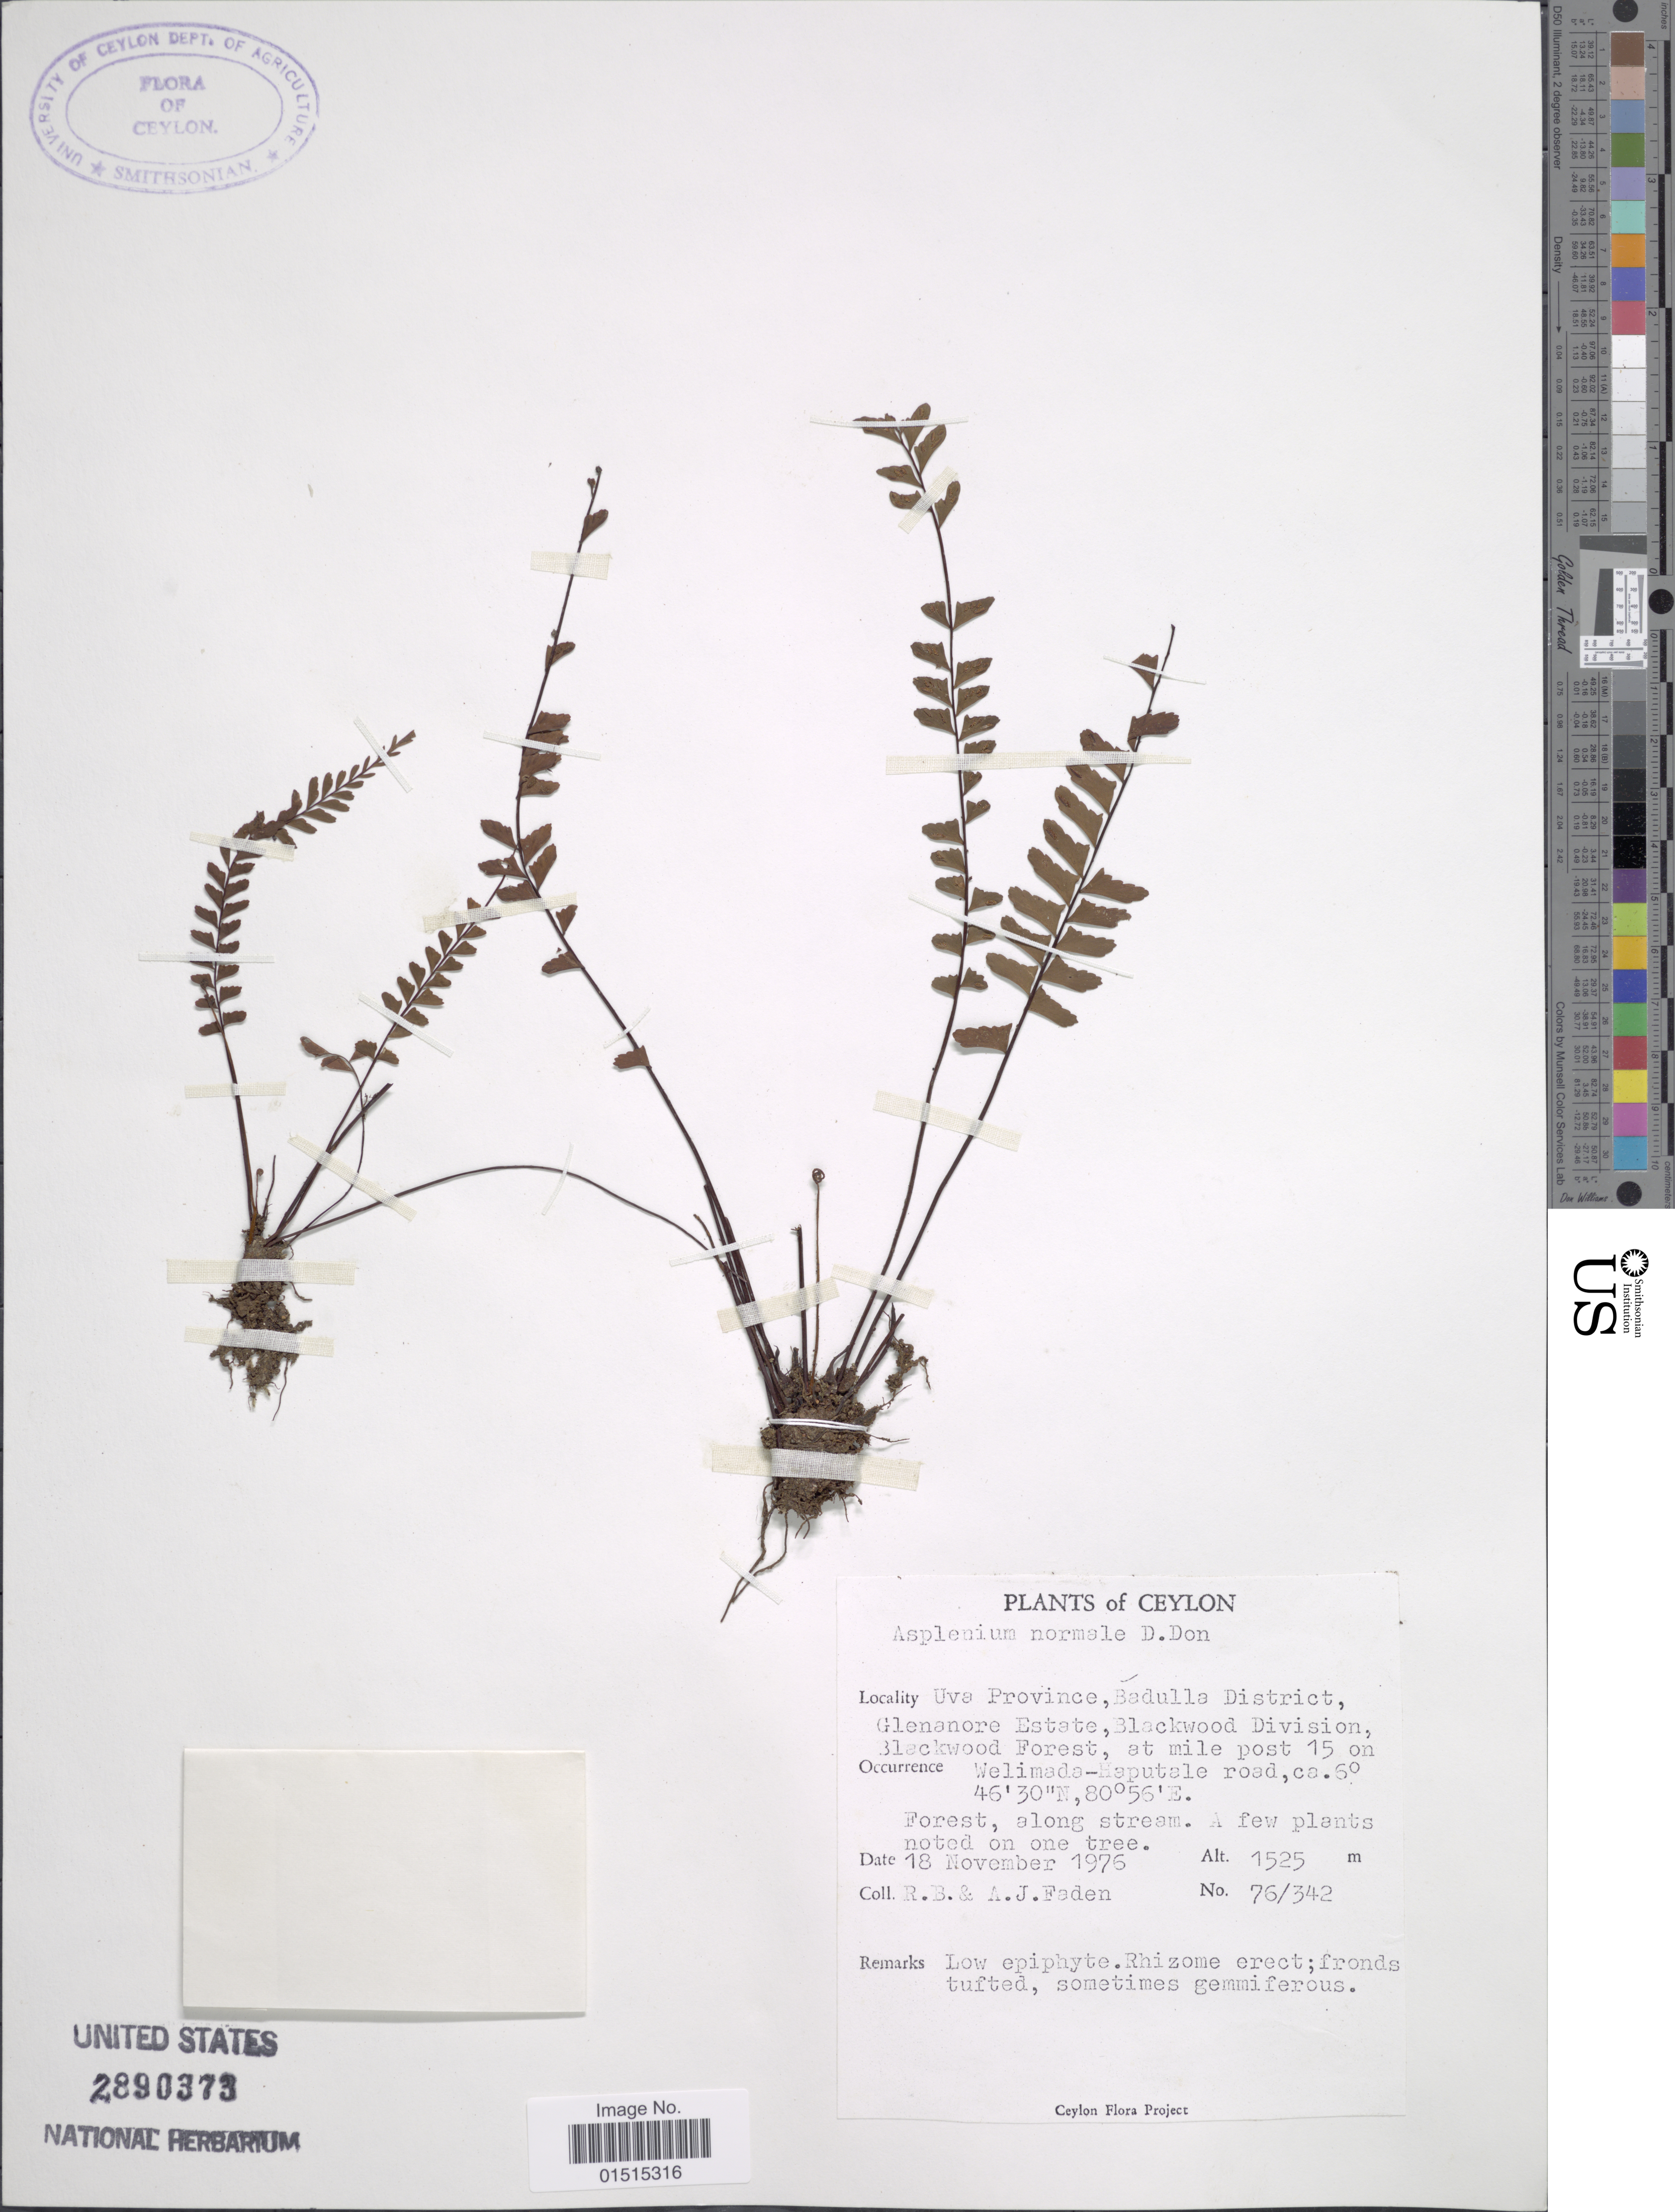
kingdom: Plantae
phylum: Tracheophyta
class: Polypodiopsida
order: Polypodiales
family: Aspleniaceae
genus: Asplenium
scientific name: Asplenium normale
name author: D. Don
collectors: R. B. Faden & A. J. Faden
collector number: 76/342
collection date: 1976-11-18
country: Sri Lanka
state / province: Uva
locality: Ceylon, Badulla District, Glenanore Estate, Blackwood Divison, Blackwood Forest, at mile post 15 on Welimada - Haputale road, Forest, along stream. A few plants noted on one tree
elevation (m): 1525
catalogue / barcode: US 2890373